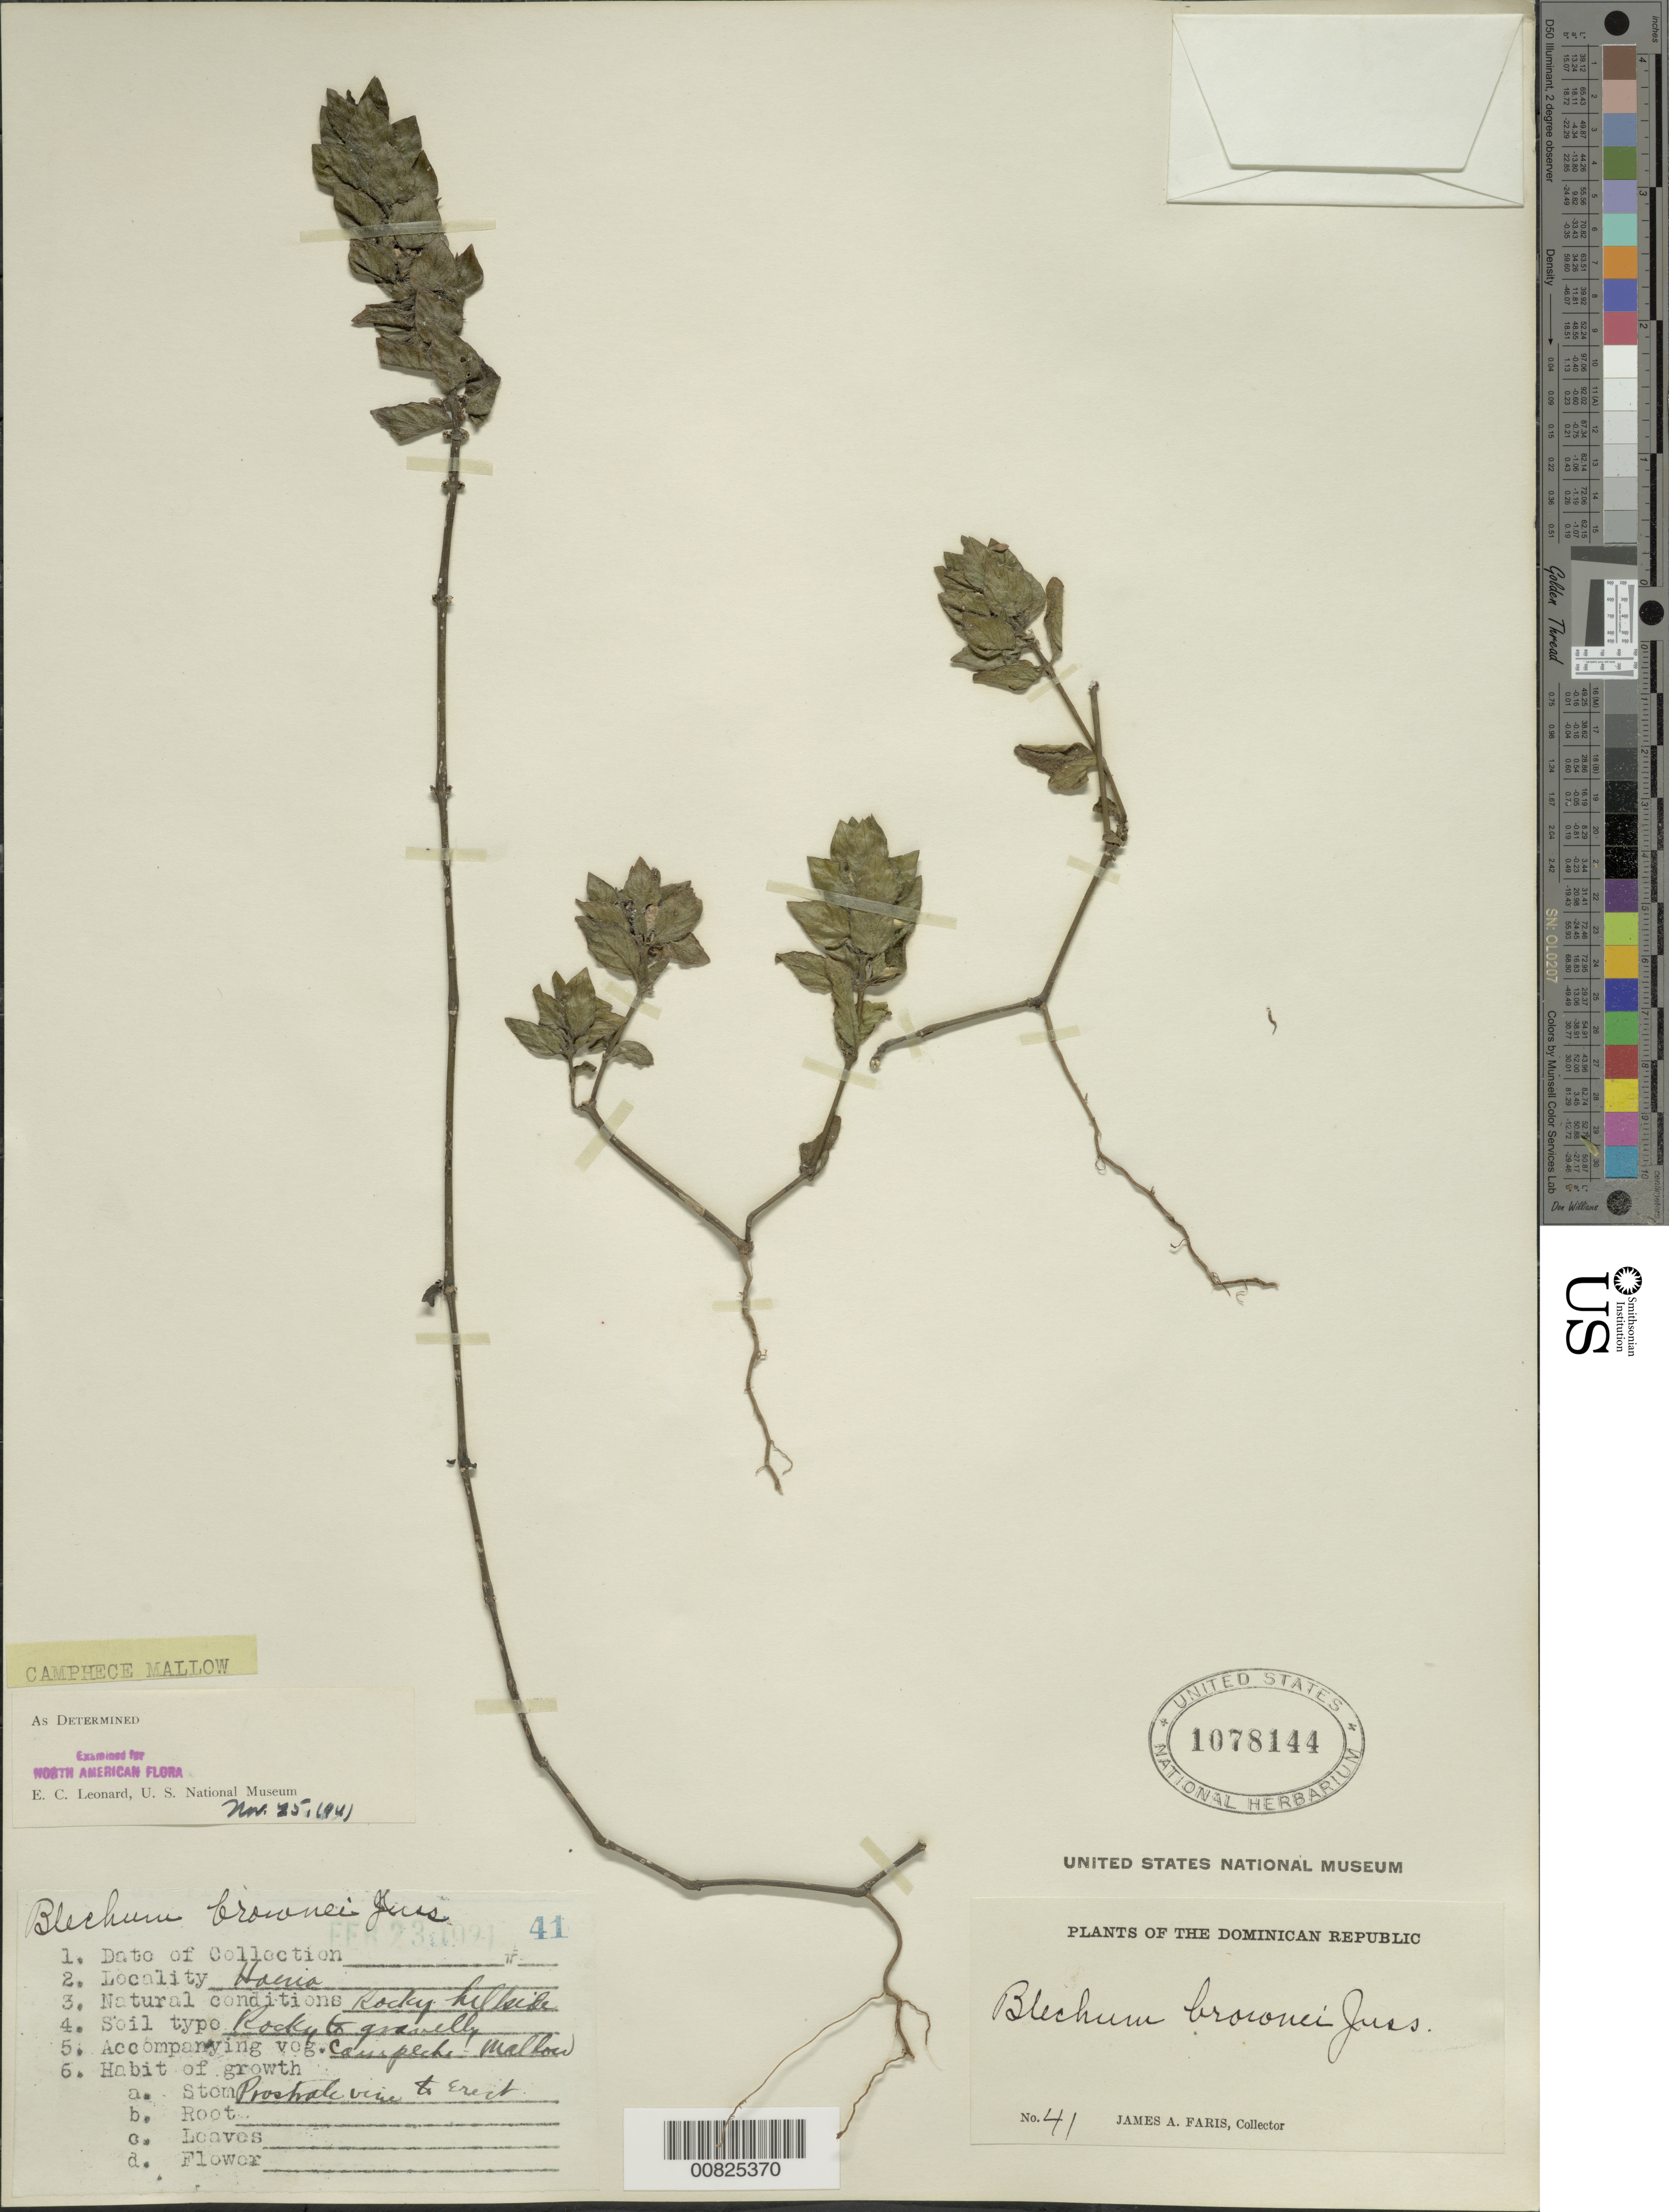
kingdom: Plantae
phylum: Tracheophyta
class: Magnoliopsida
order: Lamiales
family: Acanthaceae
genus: Blechum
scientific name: Blechum pyramidatum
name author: (Lam.) Urb.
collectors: J. Faris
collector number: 41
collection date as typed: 23 Feb 1921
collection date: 1921-02-23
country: Dominican Republic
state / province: San Cristóbal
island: Hispaniola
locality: Haina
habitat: Rocky hillside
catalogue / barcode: US 1078144